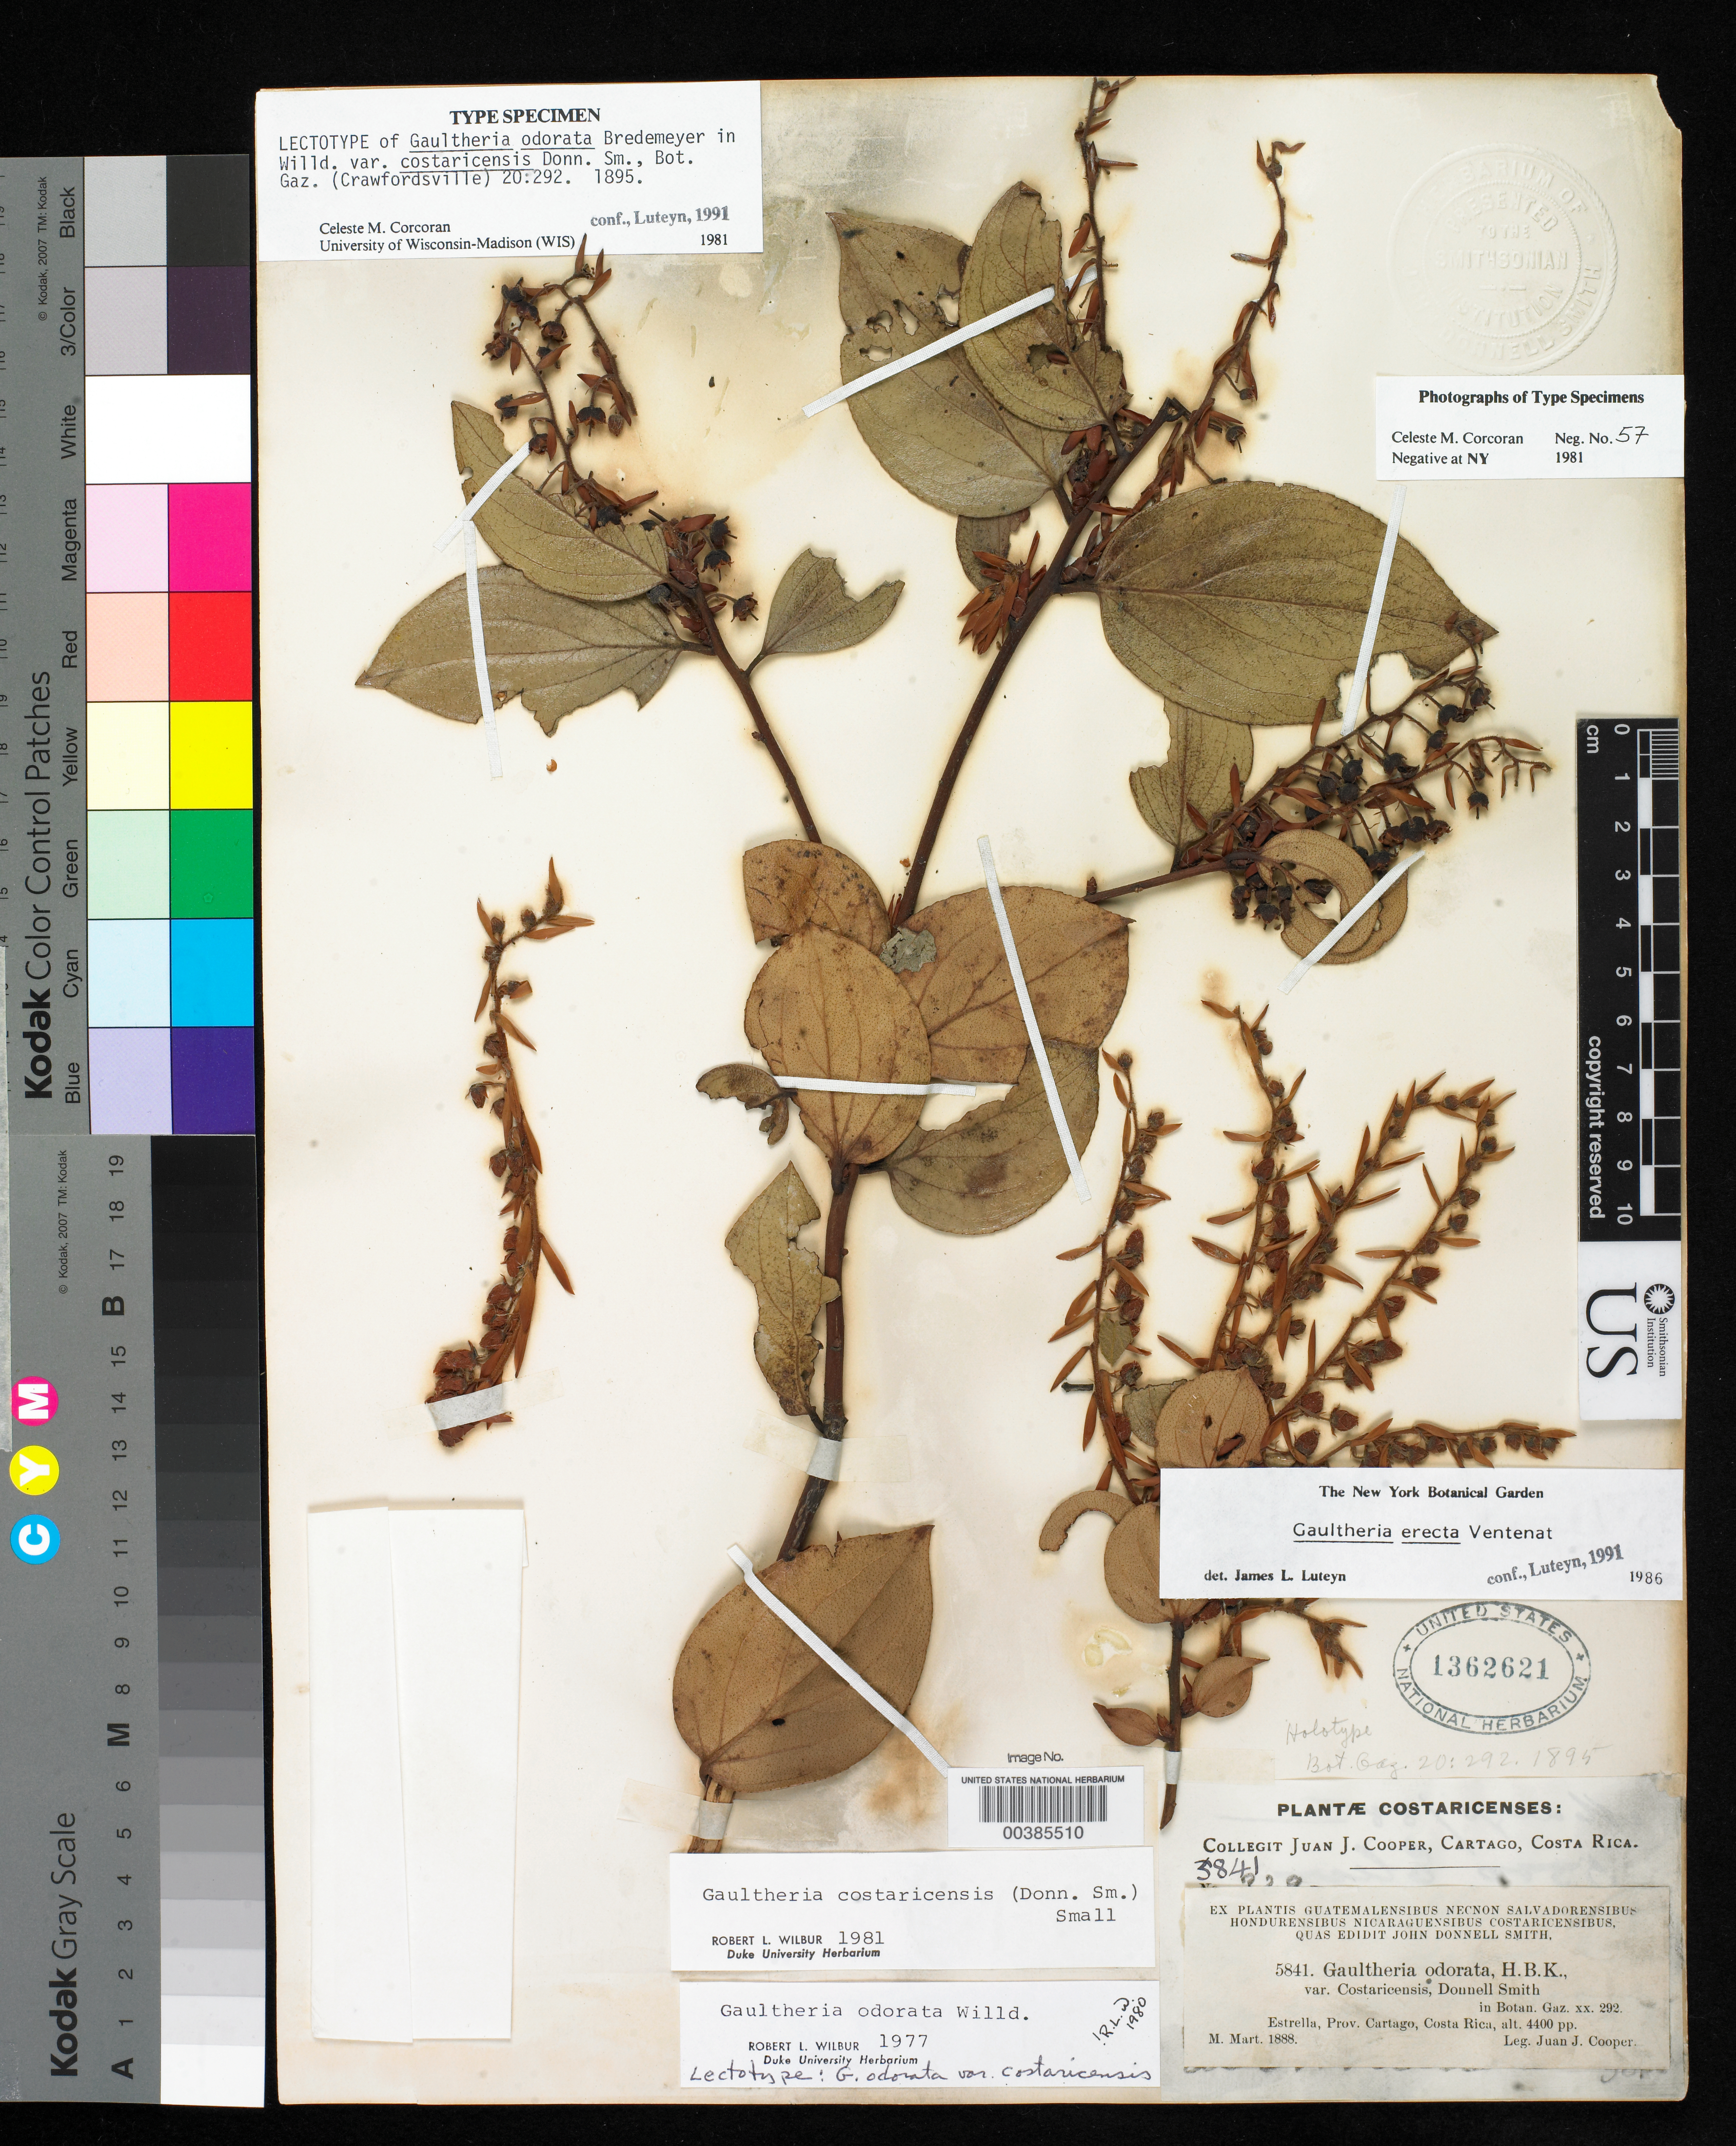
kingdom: Plantae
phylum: Tracheophyta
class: Magnoliopsida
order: Ericales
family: Ericaceae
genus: Gaultheria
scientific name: Gaultheria odorata var. costaricensis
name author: Donn. Sm.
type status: Isolectotype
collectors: J. J. Cooper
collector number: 5841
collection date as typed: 1888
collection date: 1888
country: Costa Rica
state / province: Cartago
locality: Estrella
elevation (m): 1341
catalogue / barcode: US 1362621